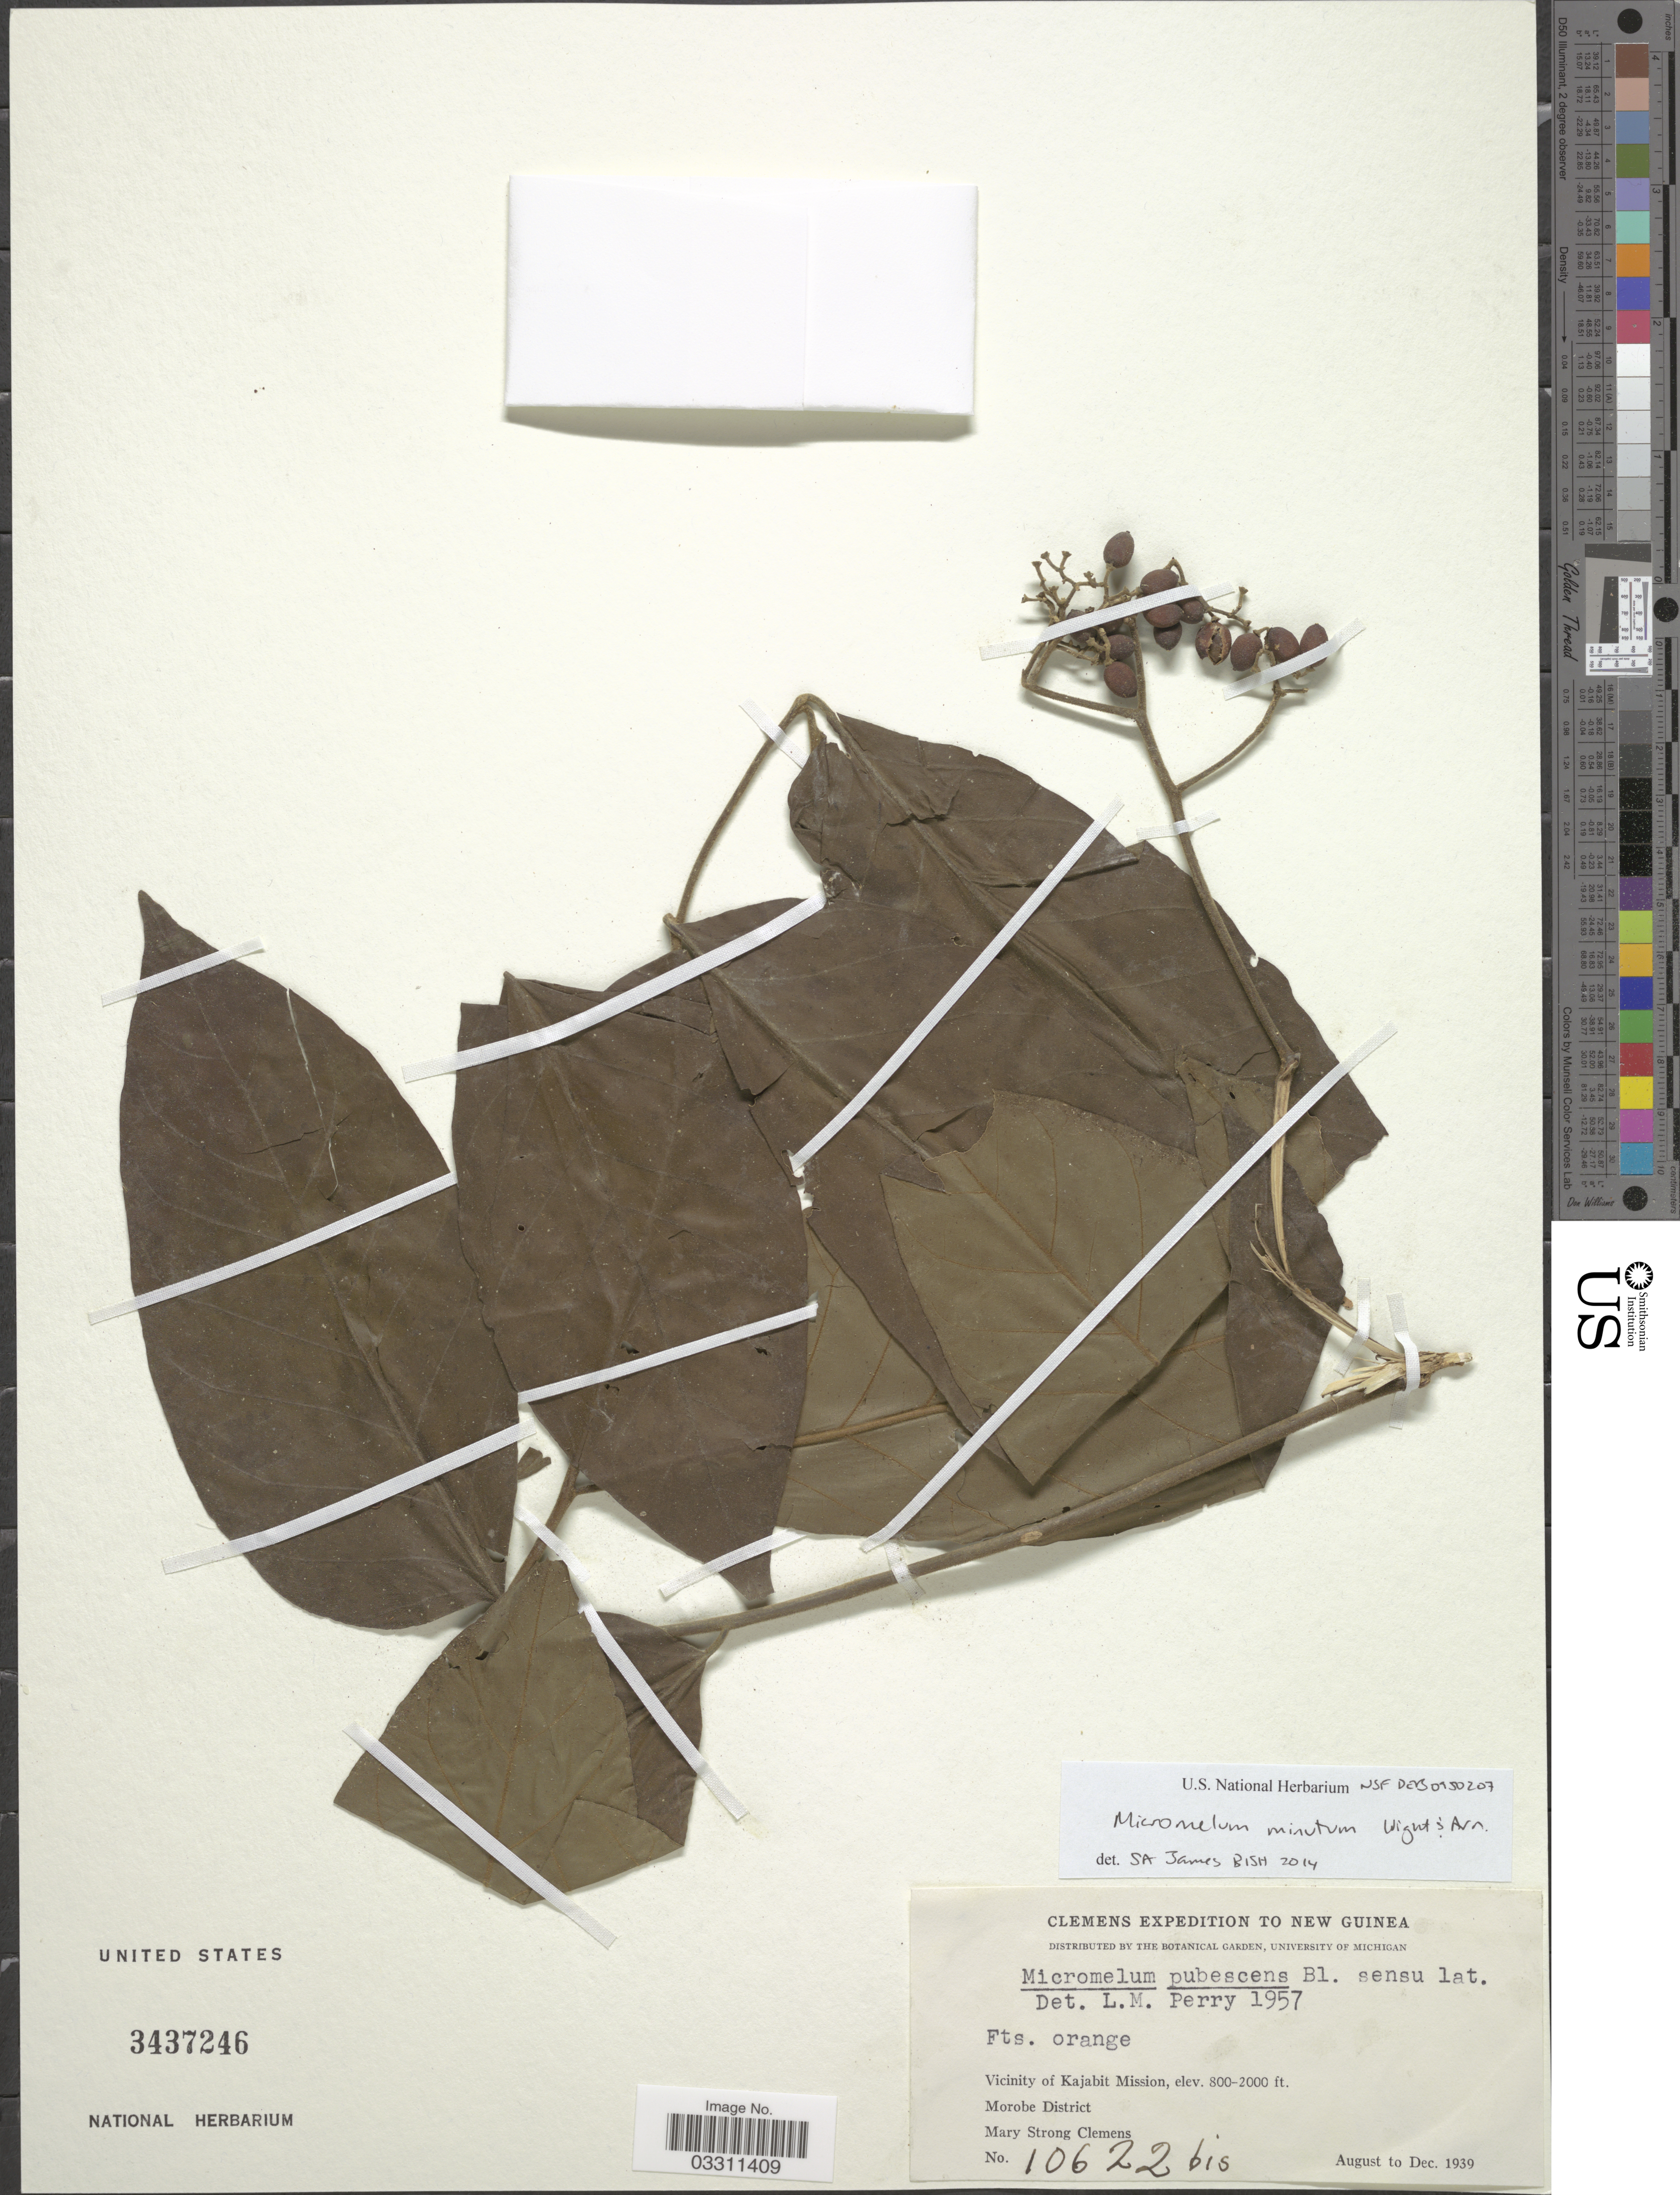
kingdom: Plantae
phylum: Tracheophyta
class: Magnoliopsida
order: Sapindales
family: Rutaceae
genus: Micromelum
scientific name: Micromelum minutum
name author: (G. Forst.) Wight & Arn.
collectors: M. S. Clemens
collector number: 10622bis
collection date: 1939-08/1939-12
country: Papua New Guinea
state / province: Morobe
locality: New Guinea. Vicinity of Kajabit Mission. Morobe District.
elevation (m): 244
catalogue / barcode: US 3437246